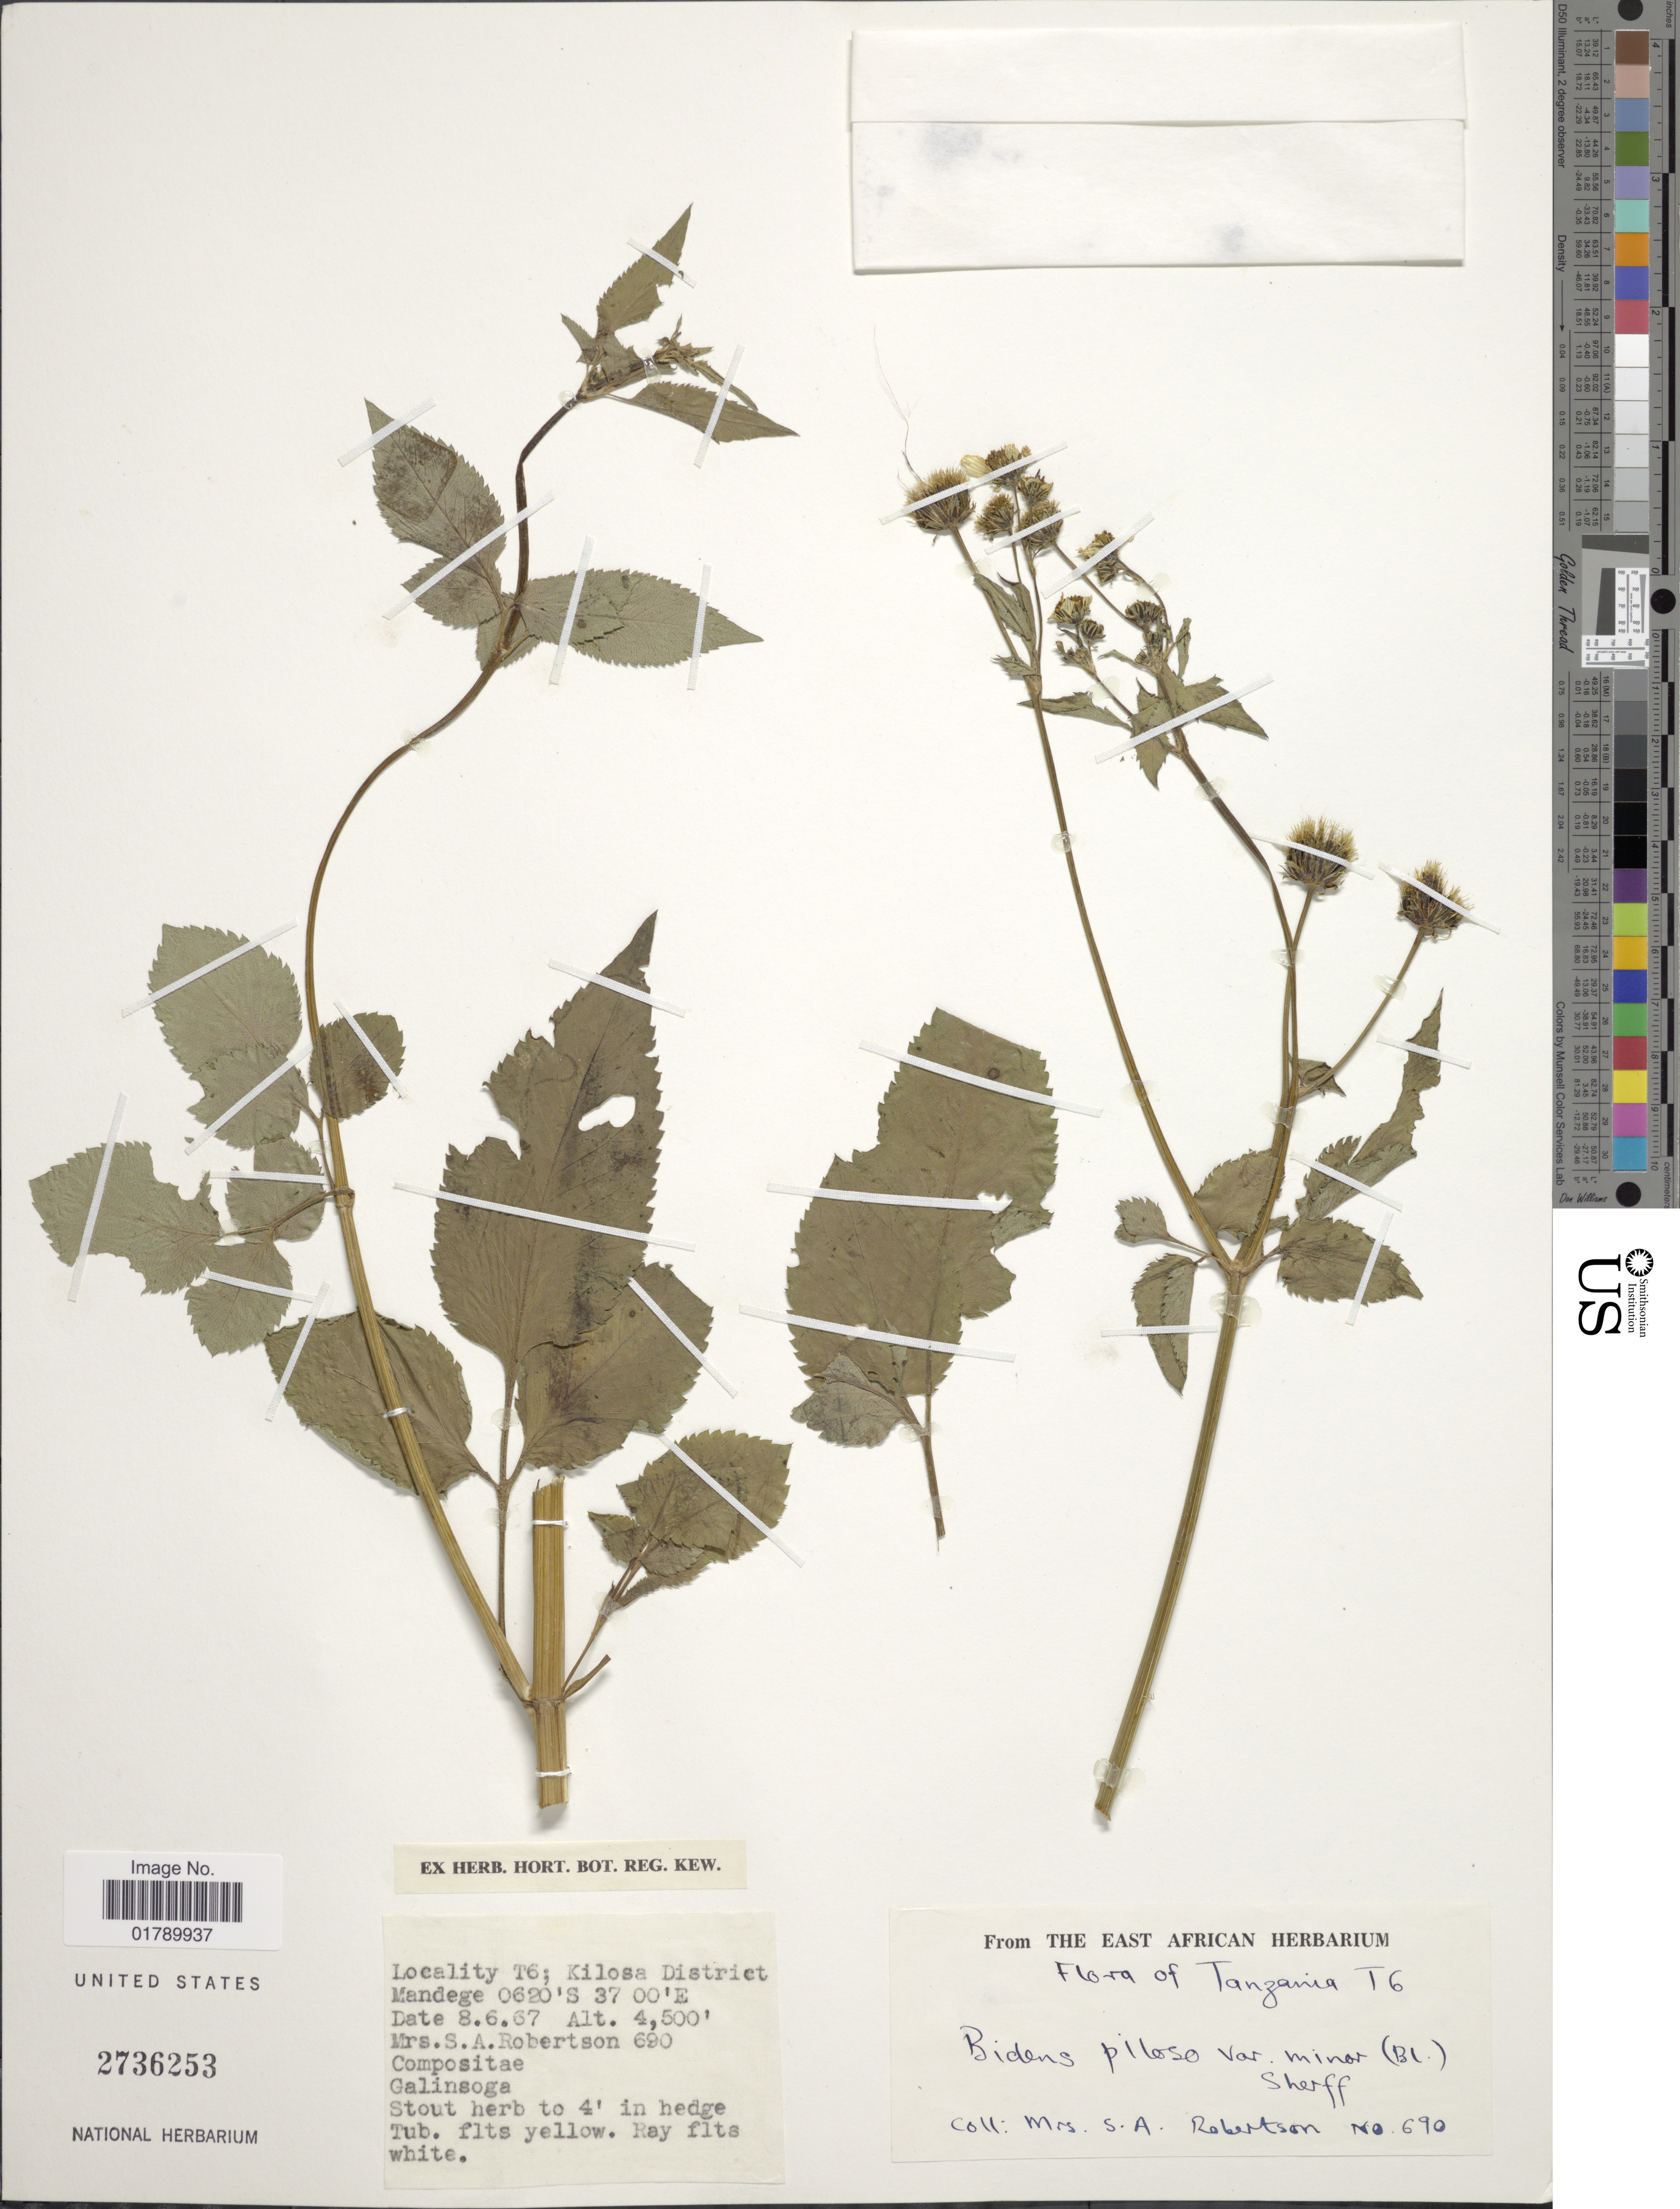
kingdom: Plantae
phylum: Tracheophyta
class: Magnoliopsida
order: Asterales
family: Asteraceae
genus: Bidens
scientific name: Bidens pilosa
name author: L.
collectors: S. Robertson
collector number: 690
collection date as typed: Transcribed d/m/y: 8/6/67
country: Tanzania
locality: T6; Kilosa District Mandege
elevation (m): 1372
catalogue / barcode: US 2736253